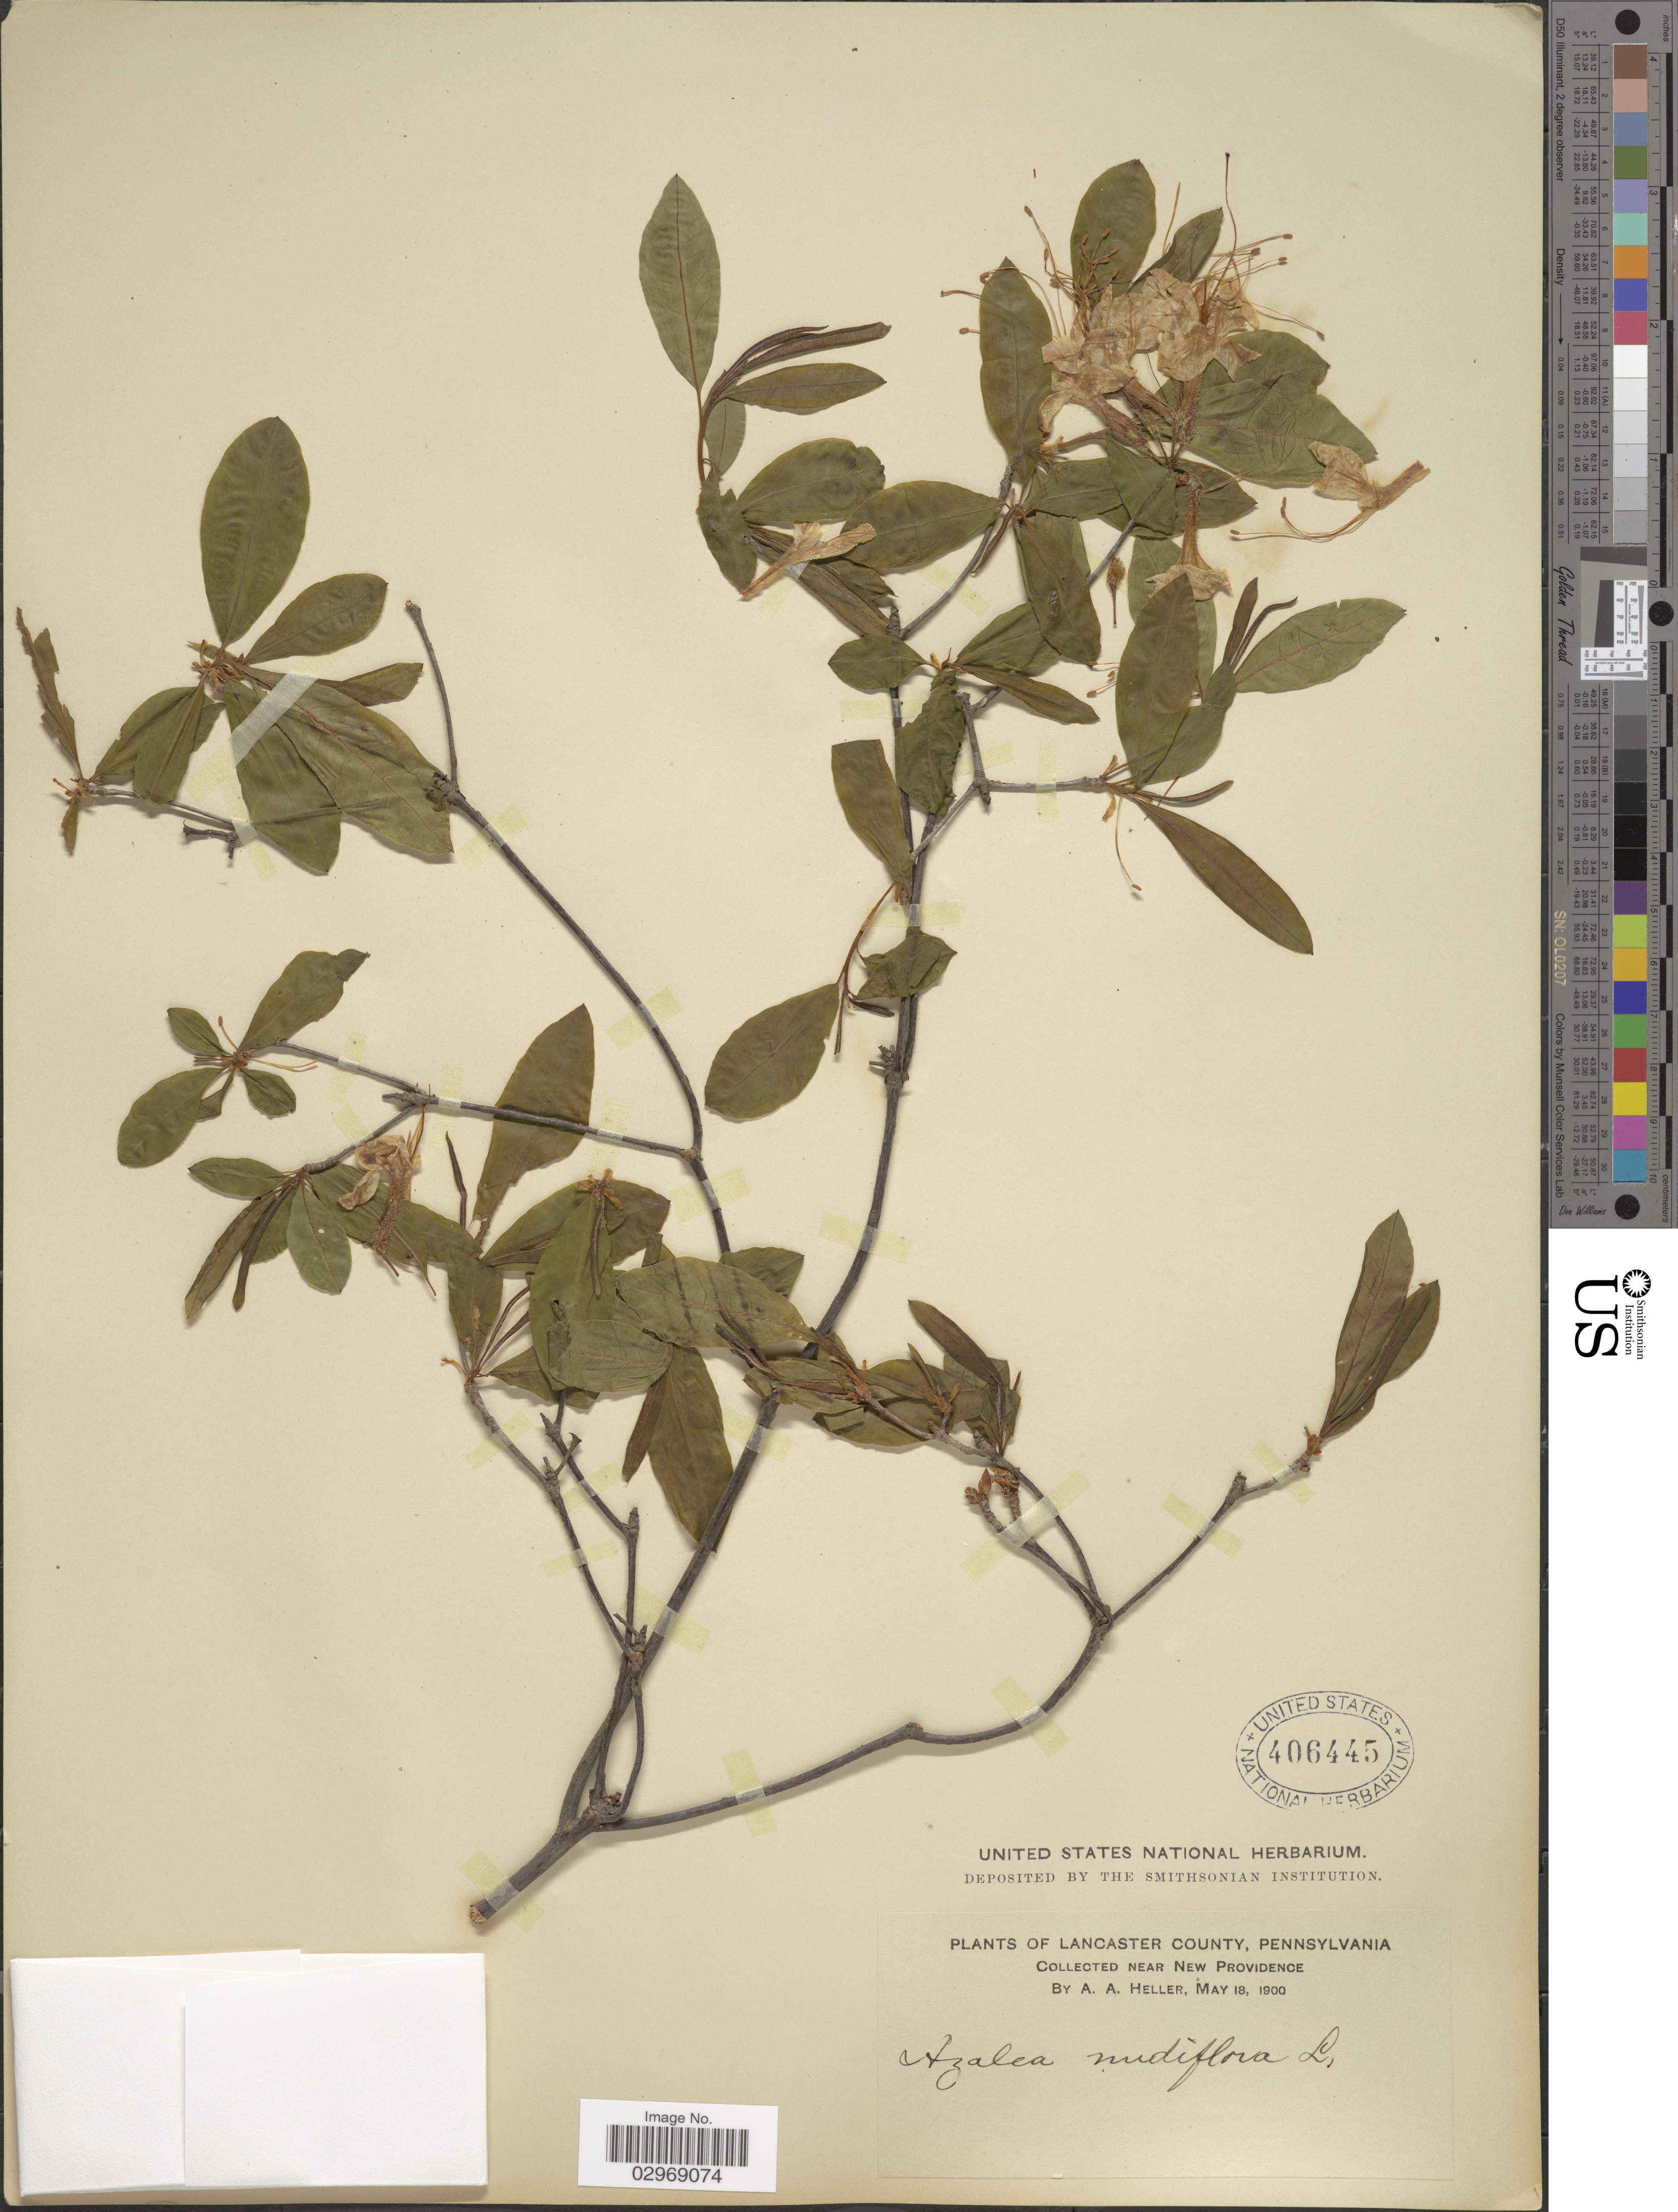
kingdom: Plantae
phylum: Tracheophyta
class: Magnoliopsida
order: Ericales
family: Ericaceae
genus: Rhododendron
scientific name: Rhododendron nudiflorum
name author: Torr.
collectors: A. A. Heller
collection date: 1900-05-18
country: United States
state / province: Pennsylvania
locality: Lancaster County. Near New Providence.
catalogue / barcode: US 406445